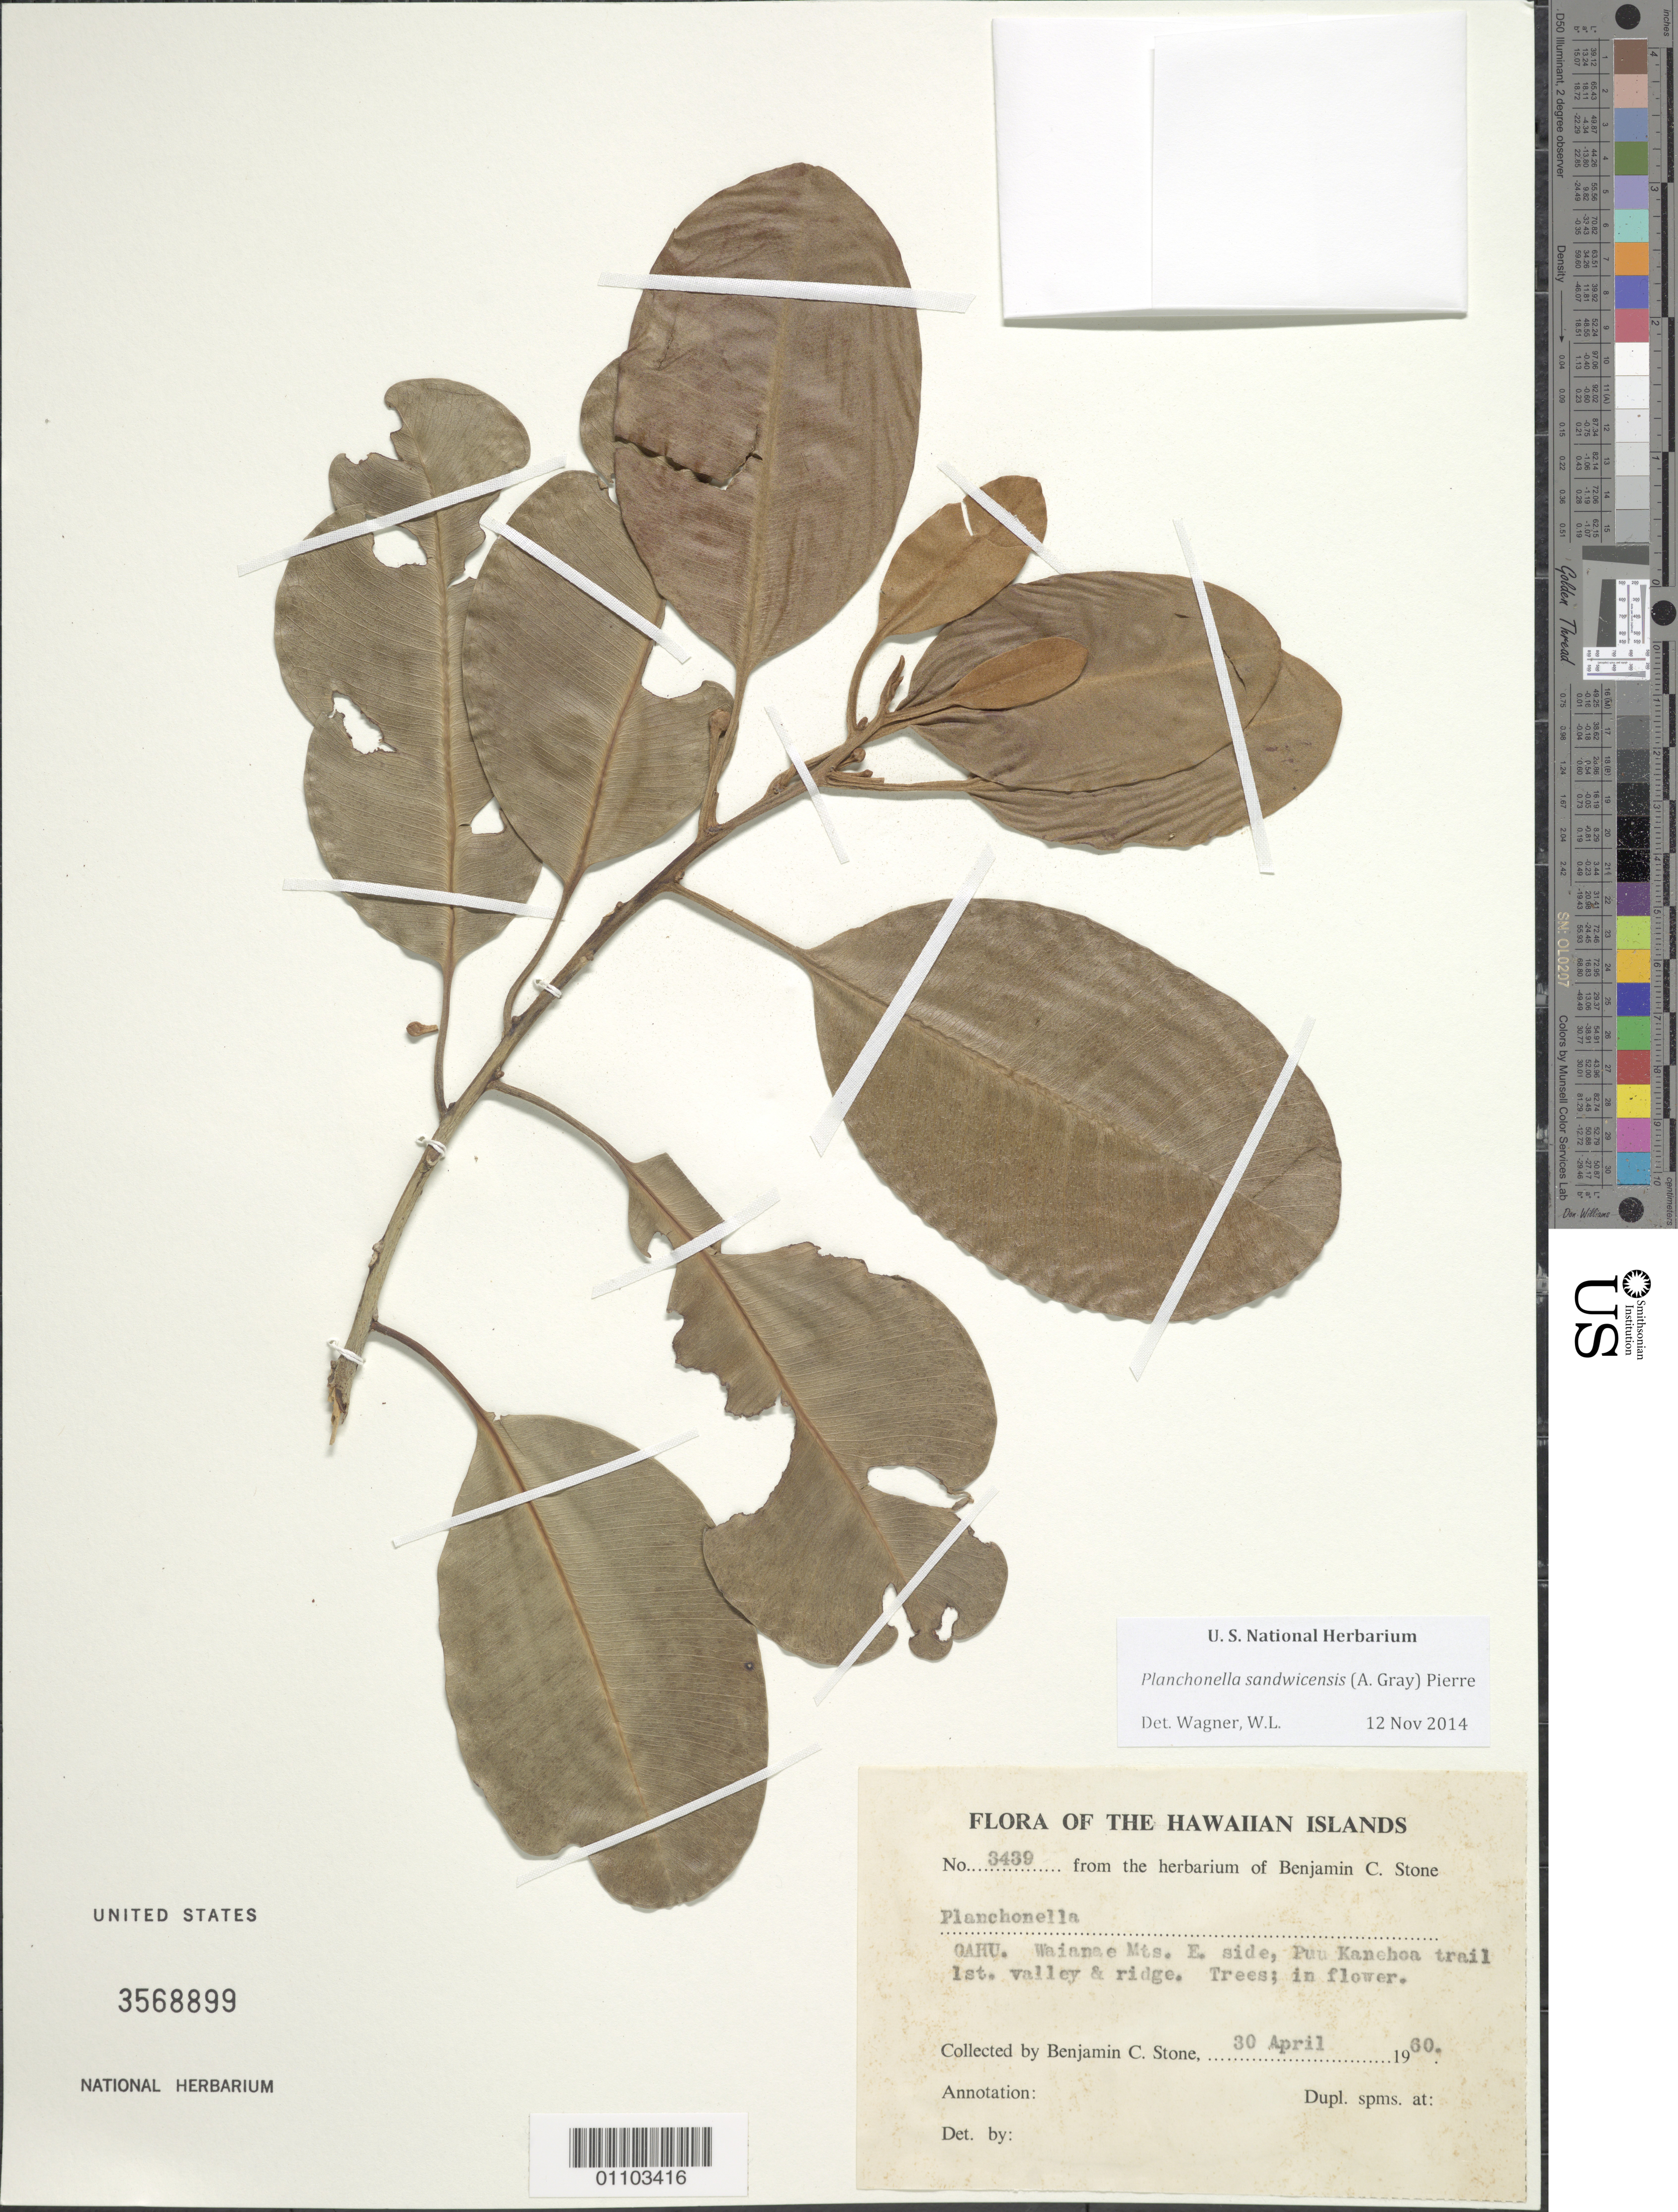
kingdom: Plantae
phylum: Tracheophyta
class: Magnoliopsida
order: Ericales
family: Sapotaceae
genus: Planchonella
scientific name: Planchonella sandwicensis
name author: (A. Gray) Pierre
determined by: Wagner, W. L., (BOT), Smithsonian Institution - National Museum of Natural History (UNITED STATES)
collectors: B. C. Stone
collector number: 3439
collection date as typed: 30 Apr 1960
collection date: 1960-04-30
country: United States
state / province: Hawaii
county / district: Honolulu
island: Oahu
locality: Waianae Mts., E side, Puu Kanehoa trail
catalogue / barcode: US 3568899